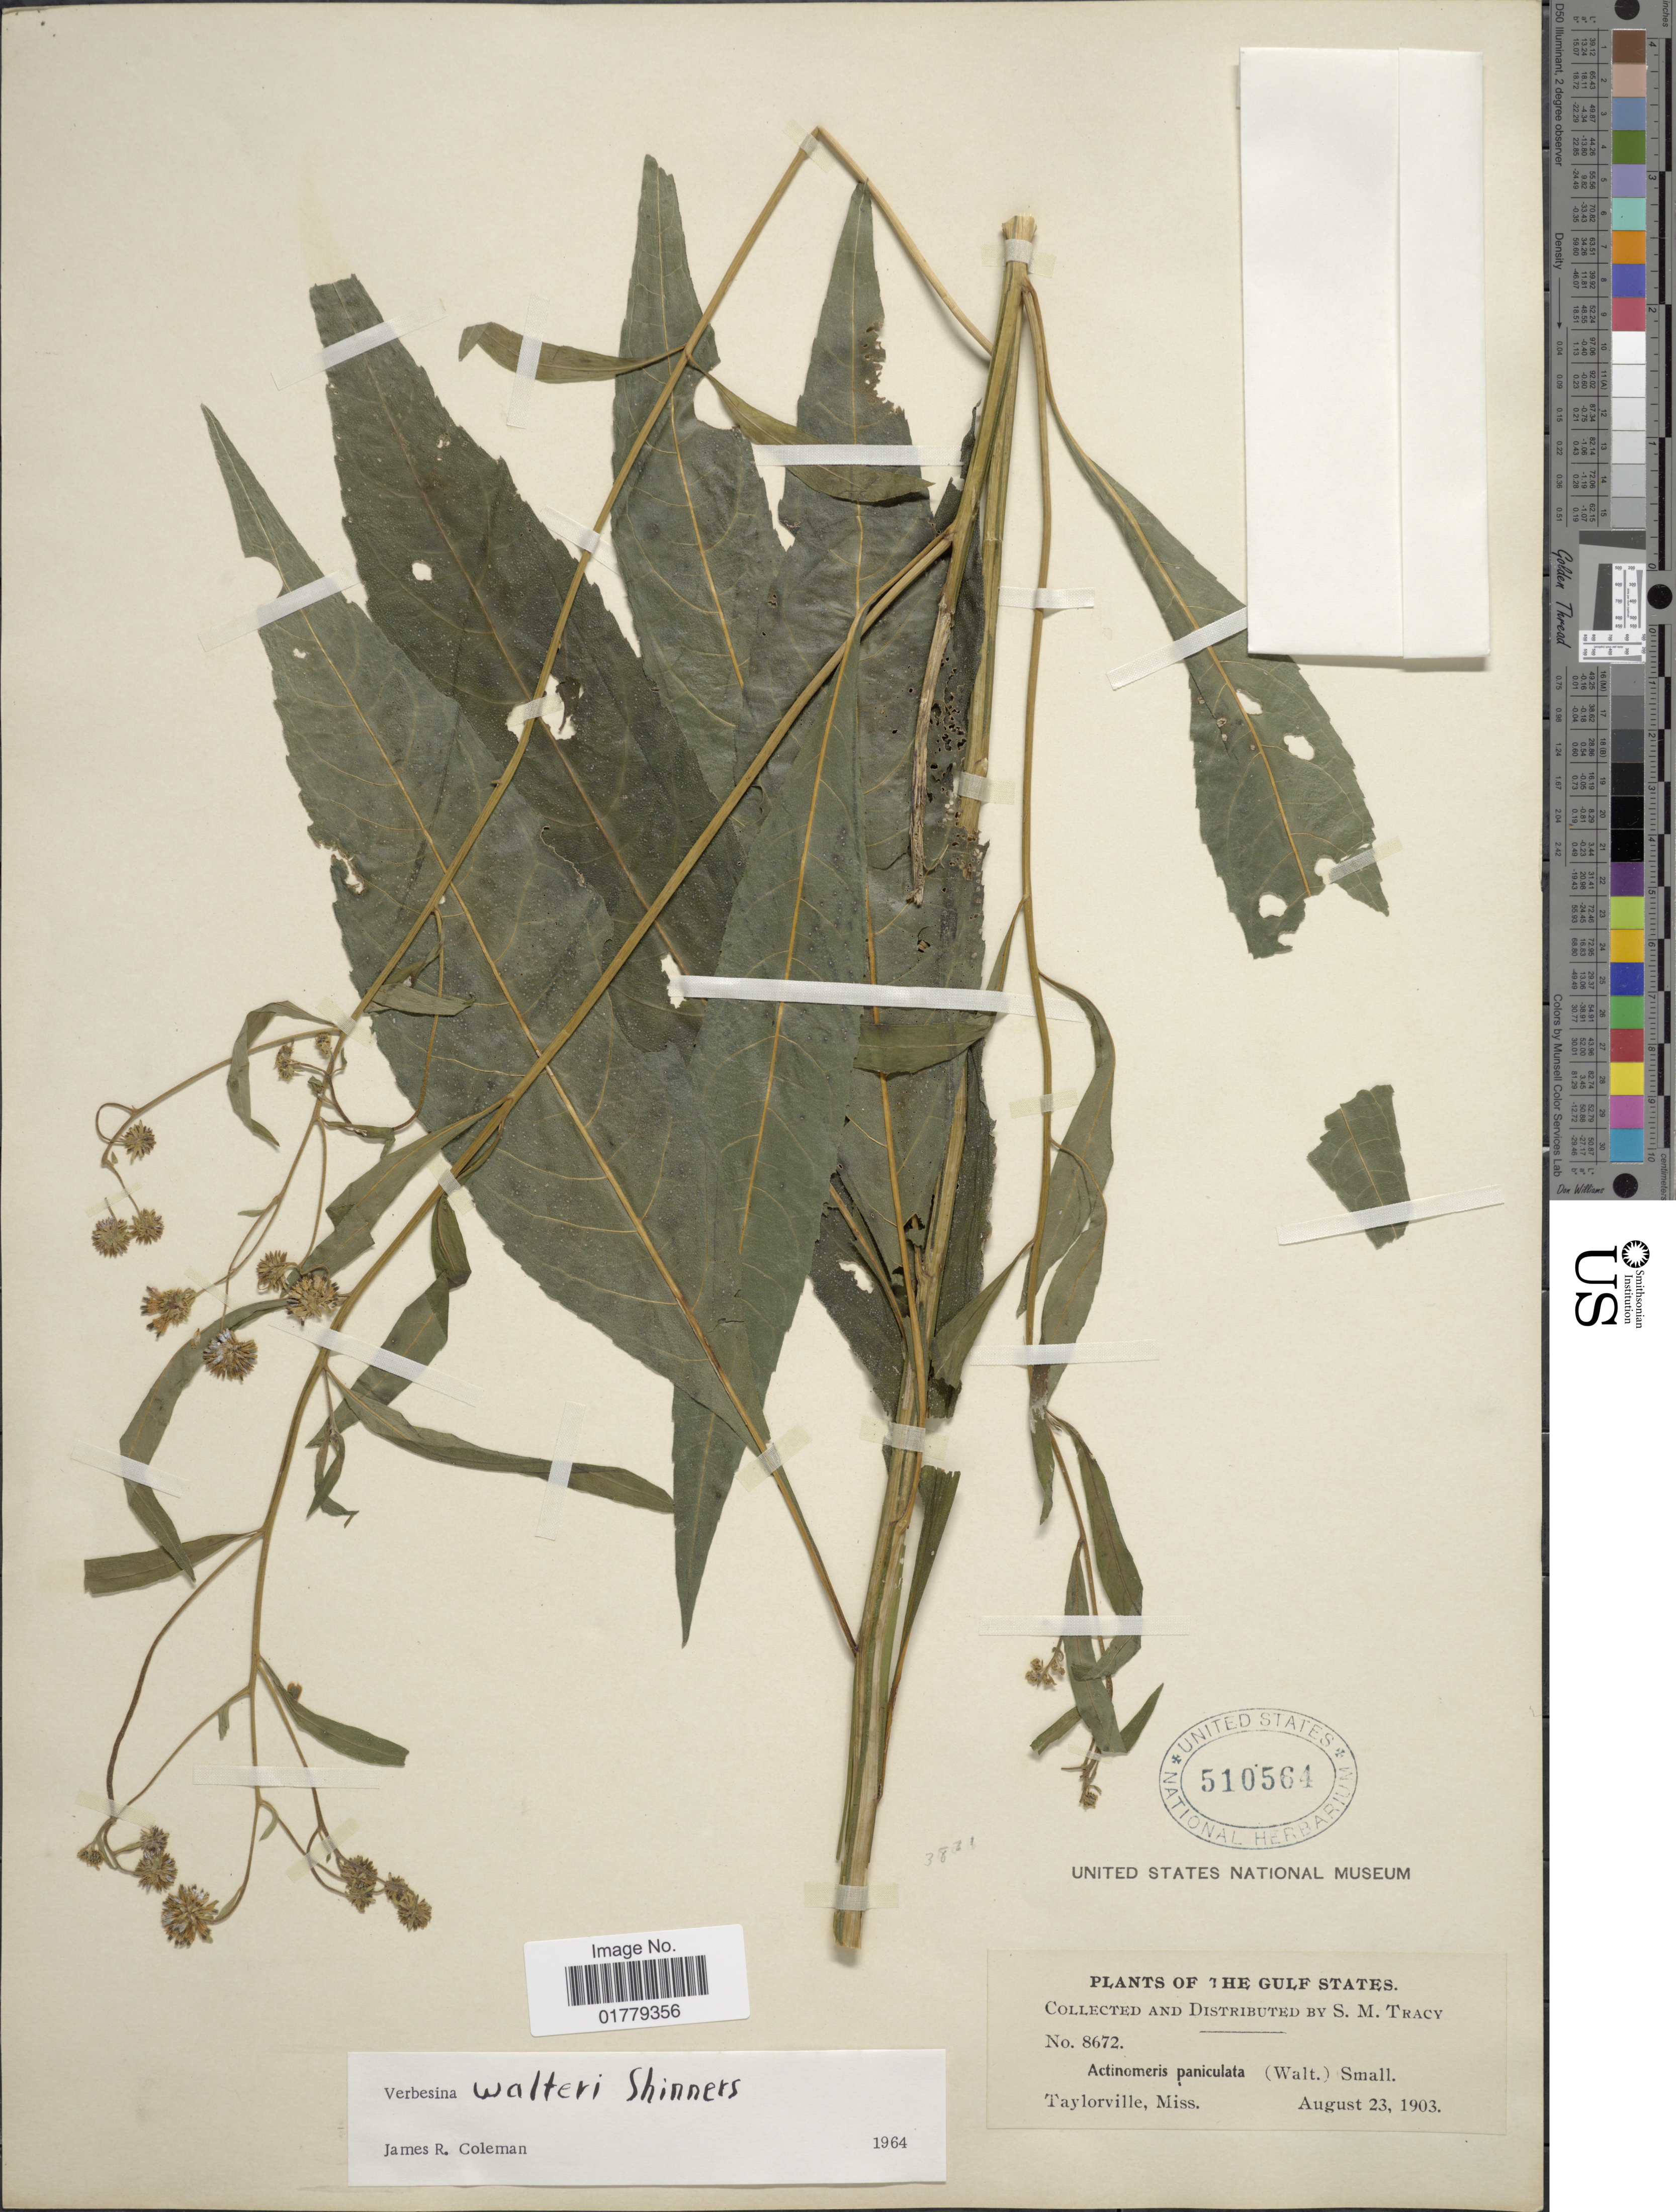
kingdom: Plantae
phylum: Tracheophyta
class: Magnoliopsida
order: Asterales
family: Asteraceae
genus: Verbesina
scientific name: Verbesina walteri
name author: Shinners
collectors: S. M. Tracy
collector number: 8672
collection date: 1903-08-23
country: United States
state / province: Mississippi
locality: Gulf States. Taylorville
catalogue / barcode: US 510564